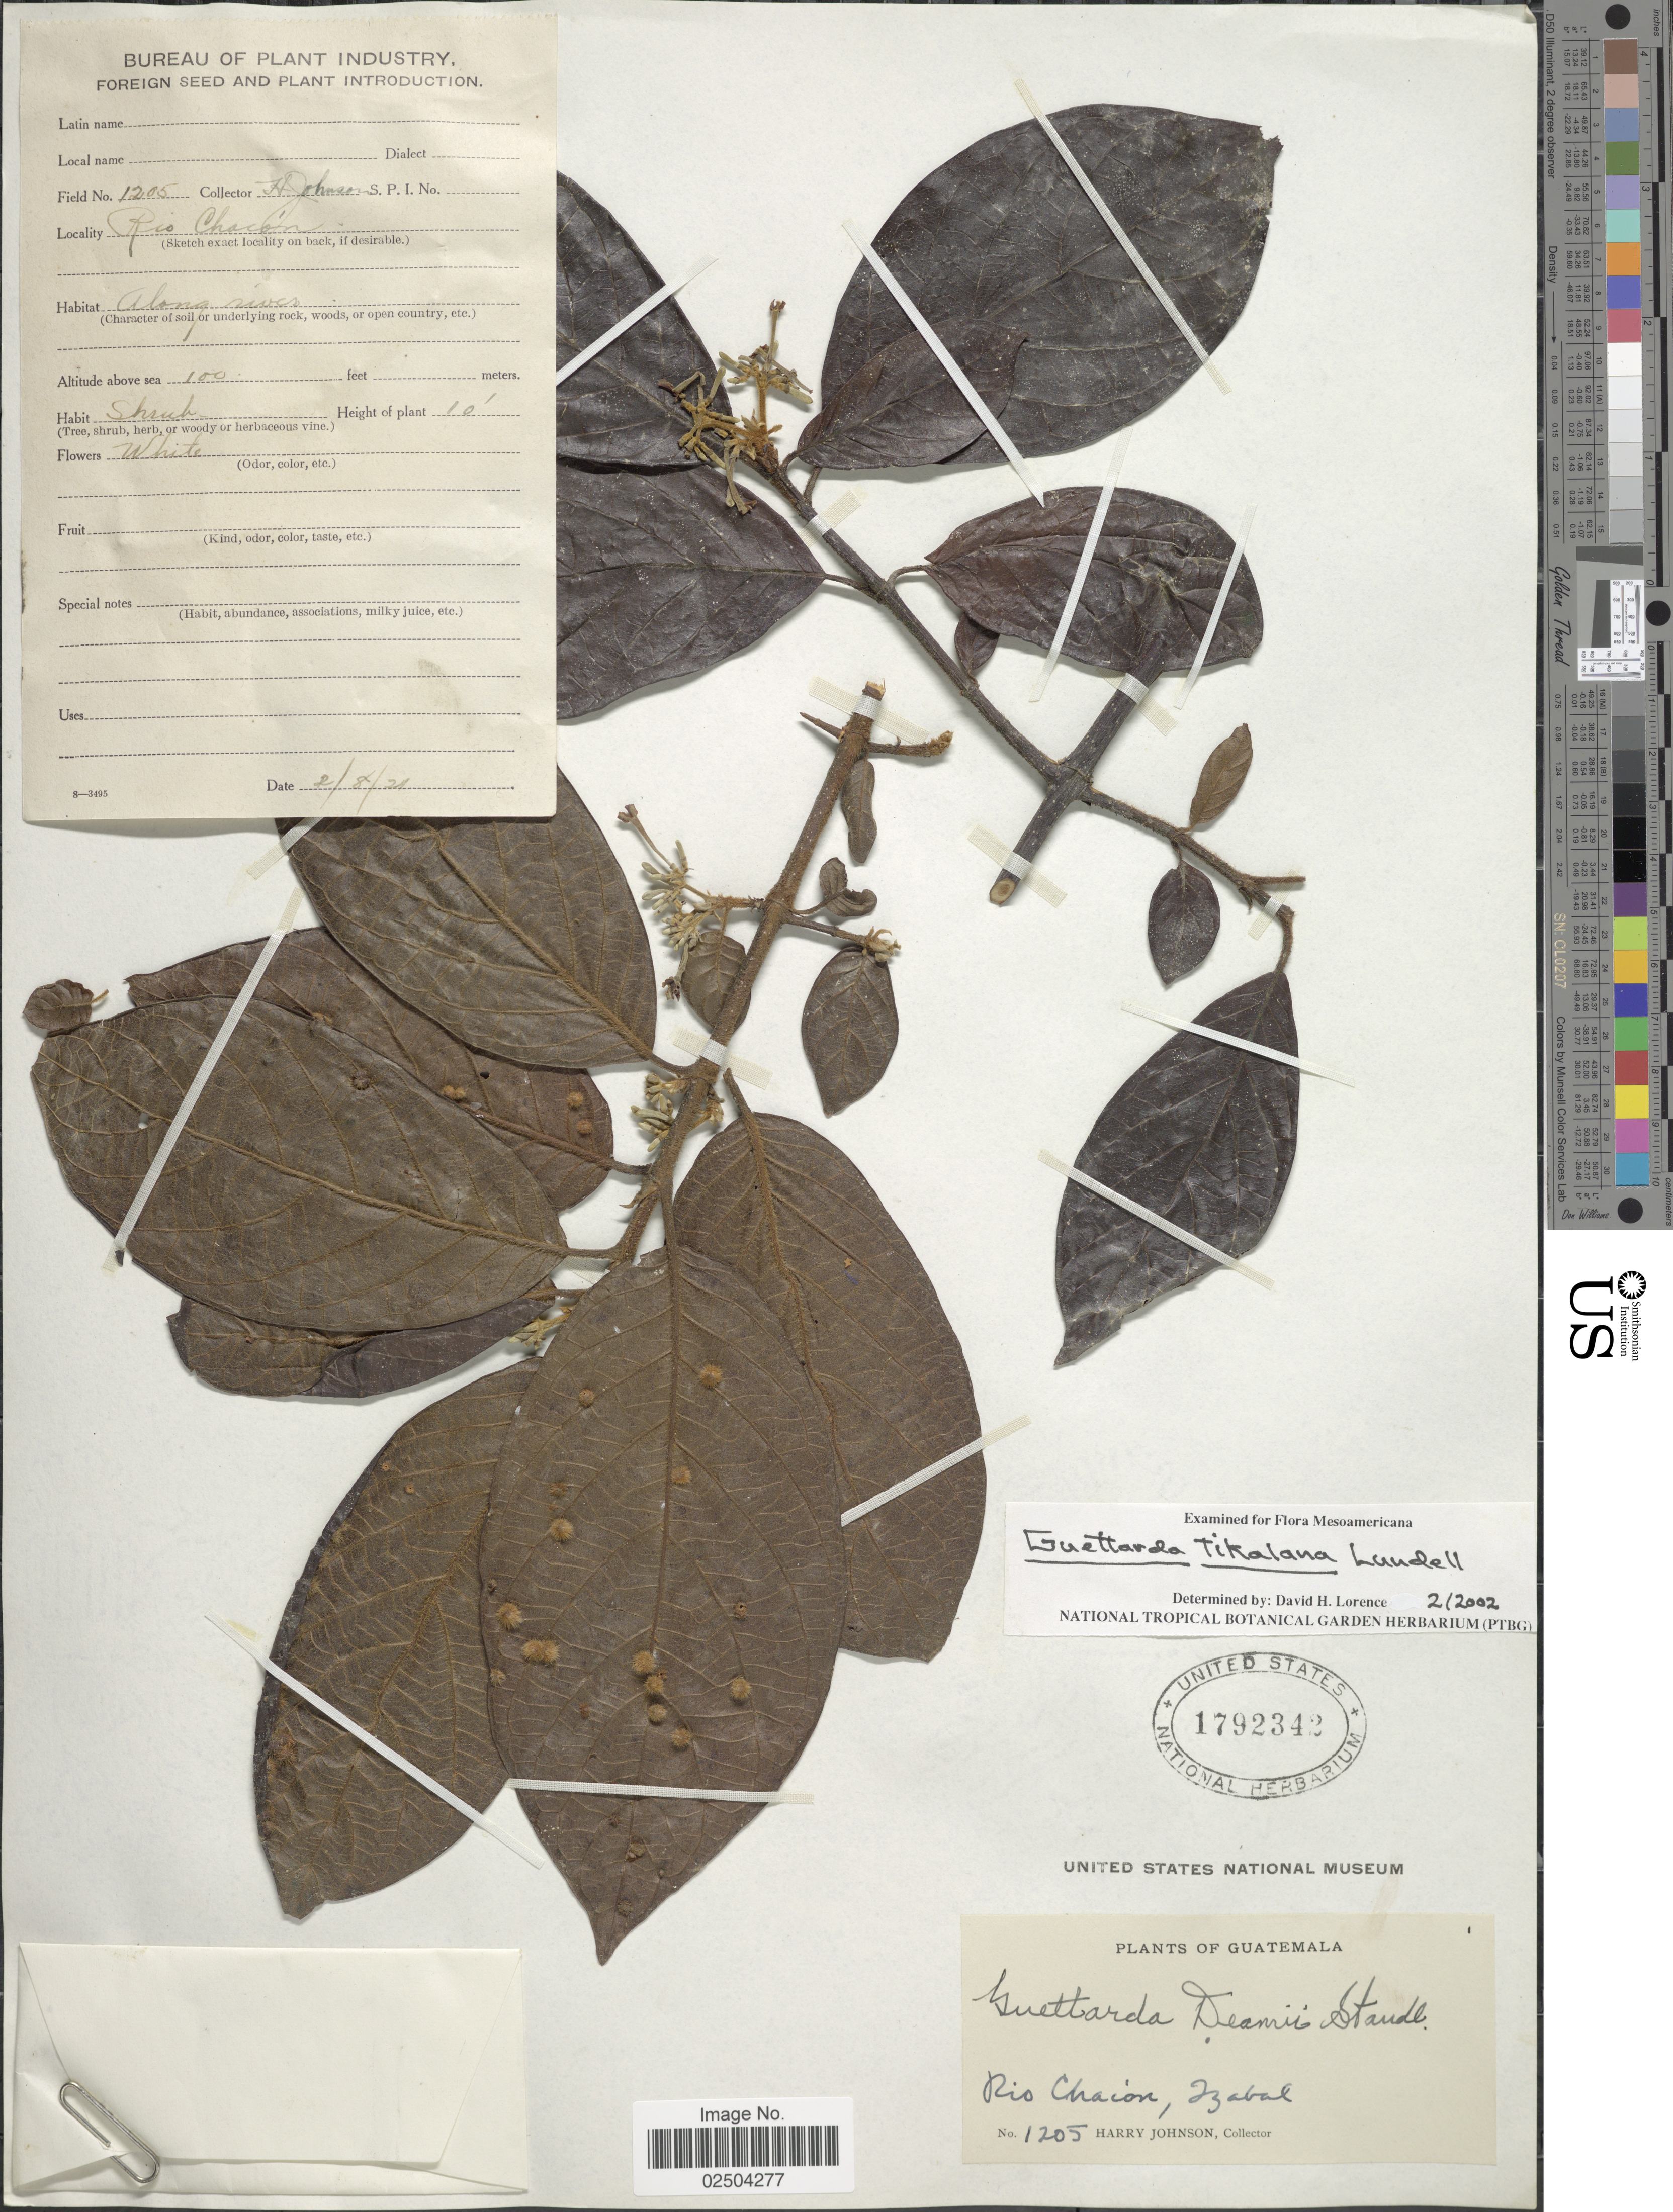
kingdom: Plantae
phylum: Tracheophyta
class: Magnoliopsida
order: Gentianales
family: Rubiaceae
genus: Guettarda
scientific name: Guettarda tikalana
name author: Lundell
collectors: H. Johnson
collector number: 1205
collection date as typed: Transcribed d/m/y: 2/8/21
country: Guatemala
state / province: Izabal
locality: Rio Chacon, Izabal, along river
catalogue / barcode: US 1792342